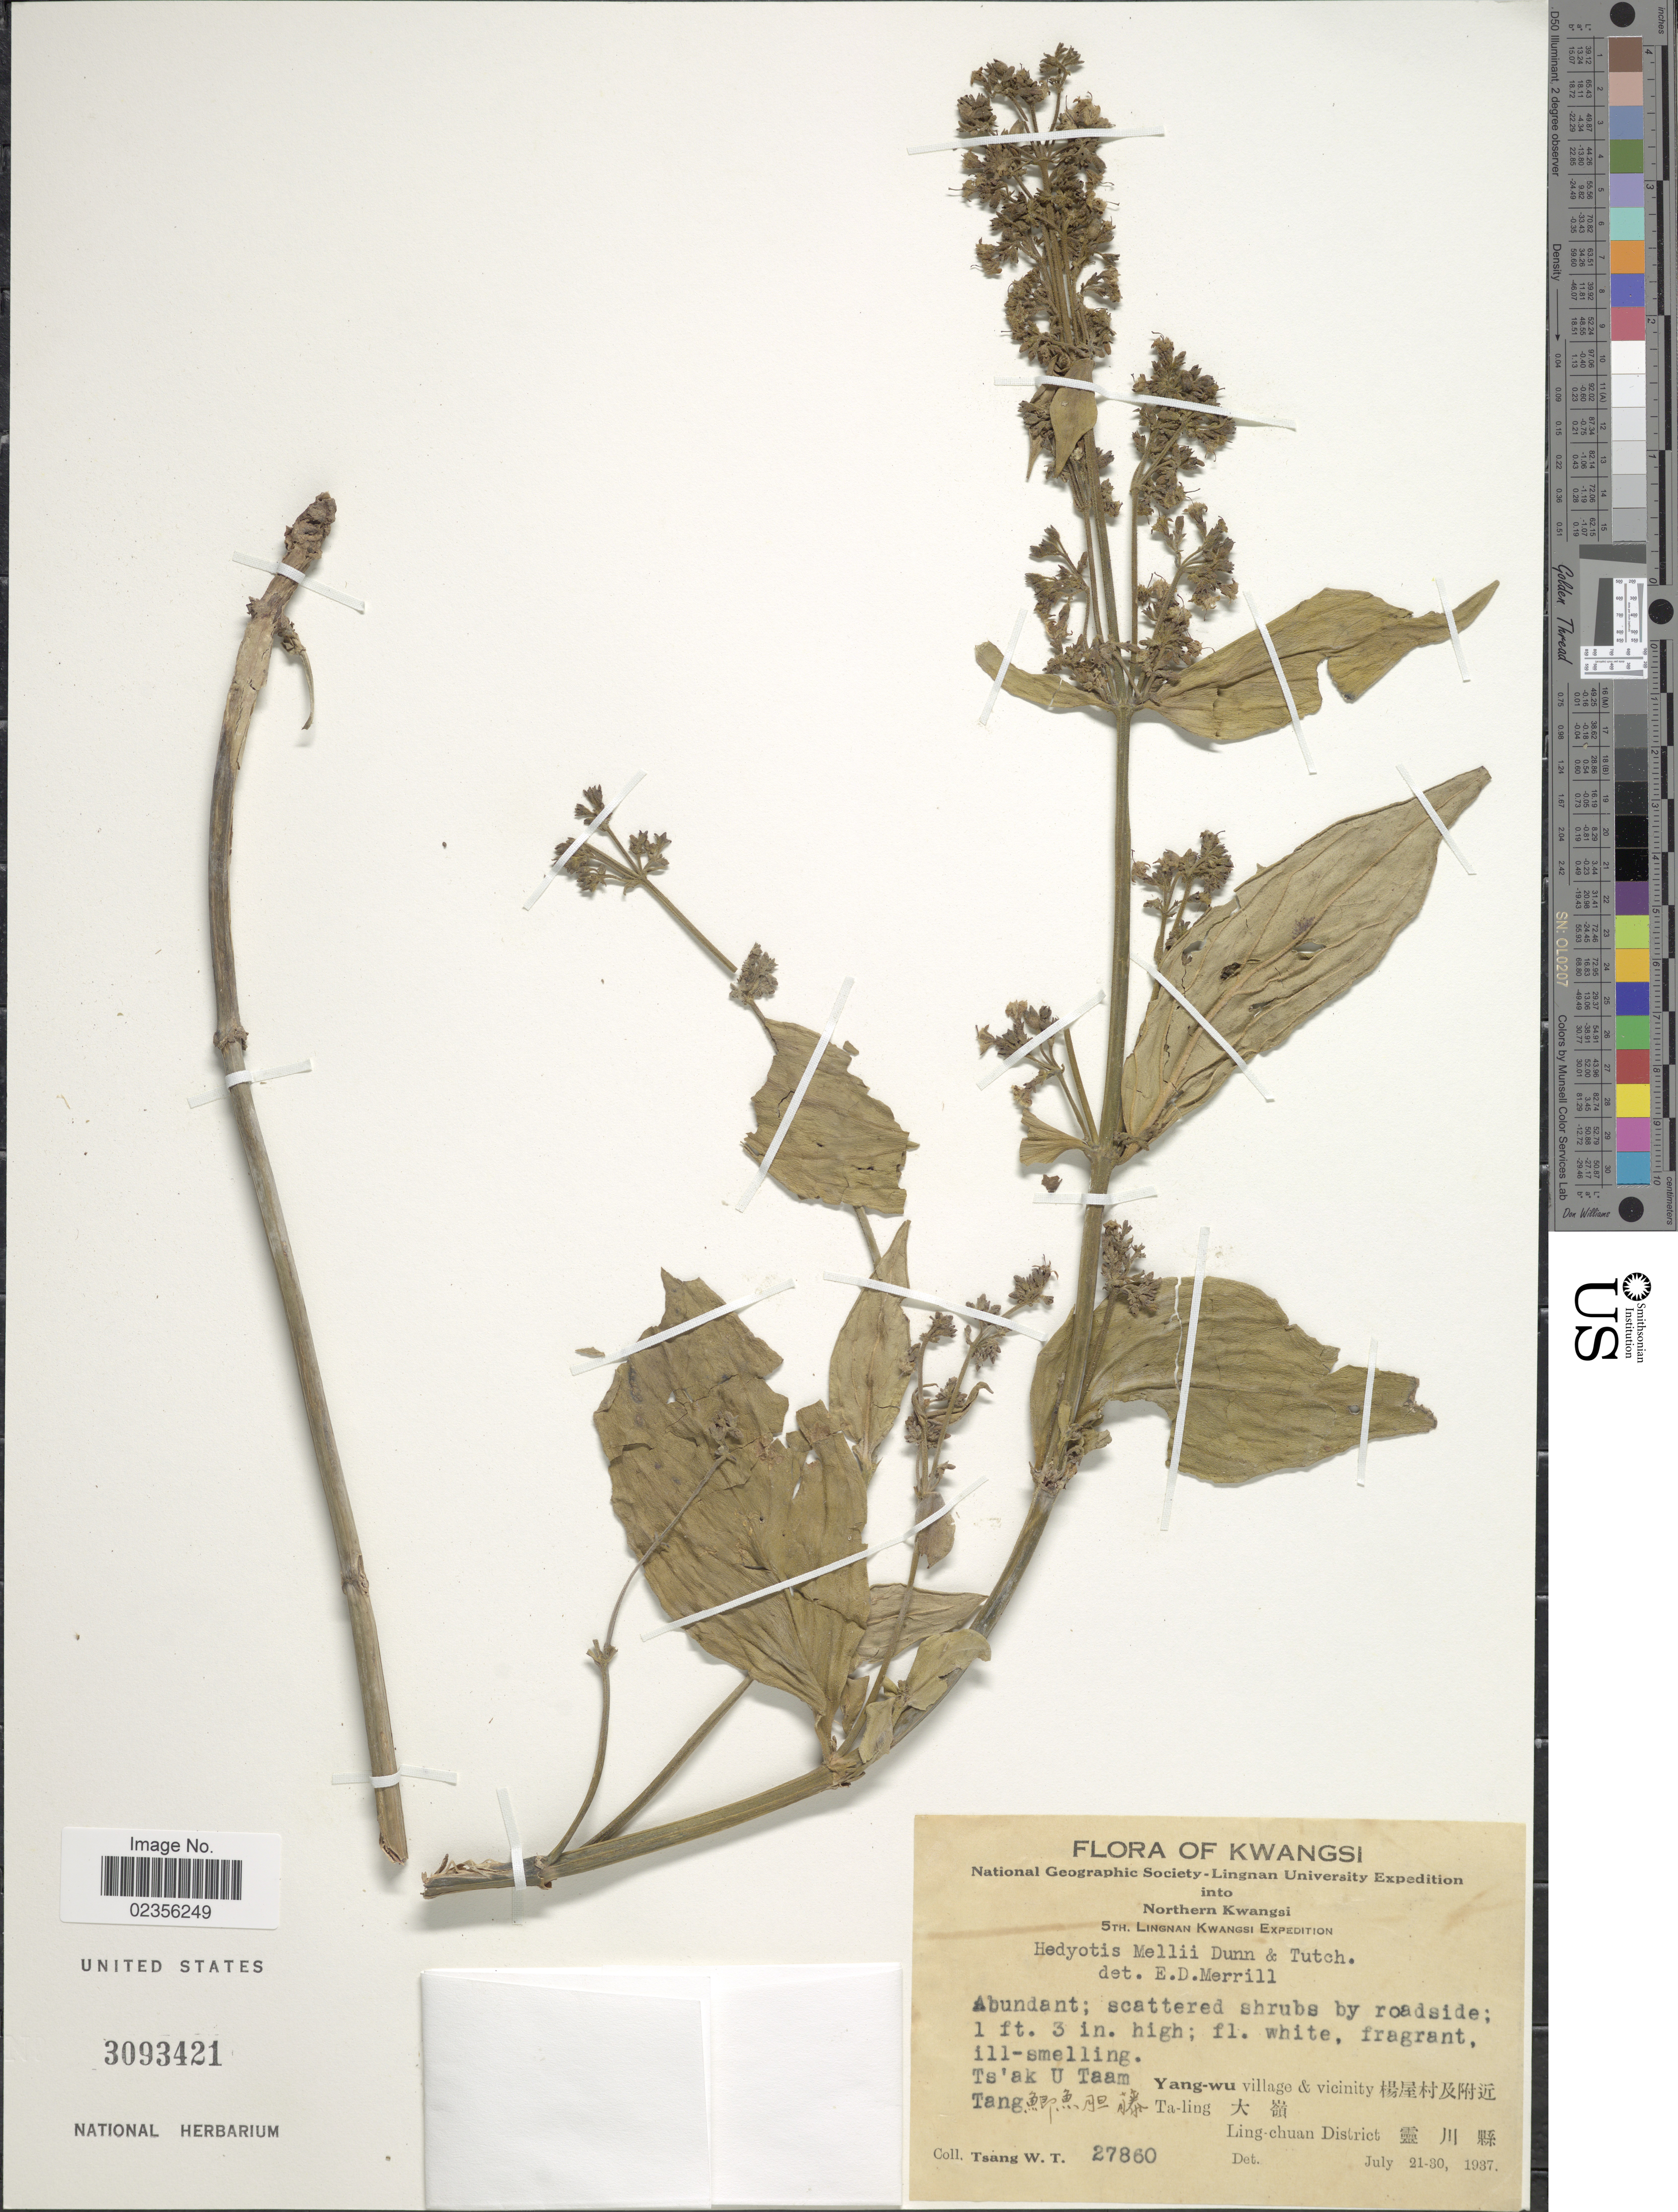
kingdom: Plantae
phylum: Tracheophyta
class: Magnoliopsida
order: Gentianales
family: Rubiaceae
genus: Hedyotis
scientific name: Hedyotis mellii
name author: Tutcher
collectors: W. T. Tsang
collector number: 27860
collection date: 1937-07-21/1937-07-30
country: China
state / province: Guangxi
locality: Kwangsi, Northern Kwangsi, Ts'ak U Taam, Yang-wu village & vicinity Ta-ling, Ling-chuan District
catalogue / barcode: US 3093421